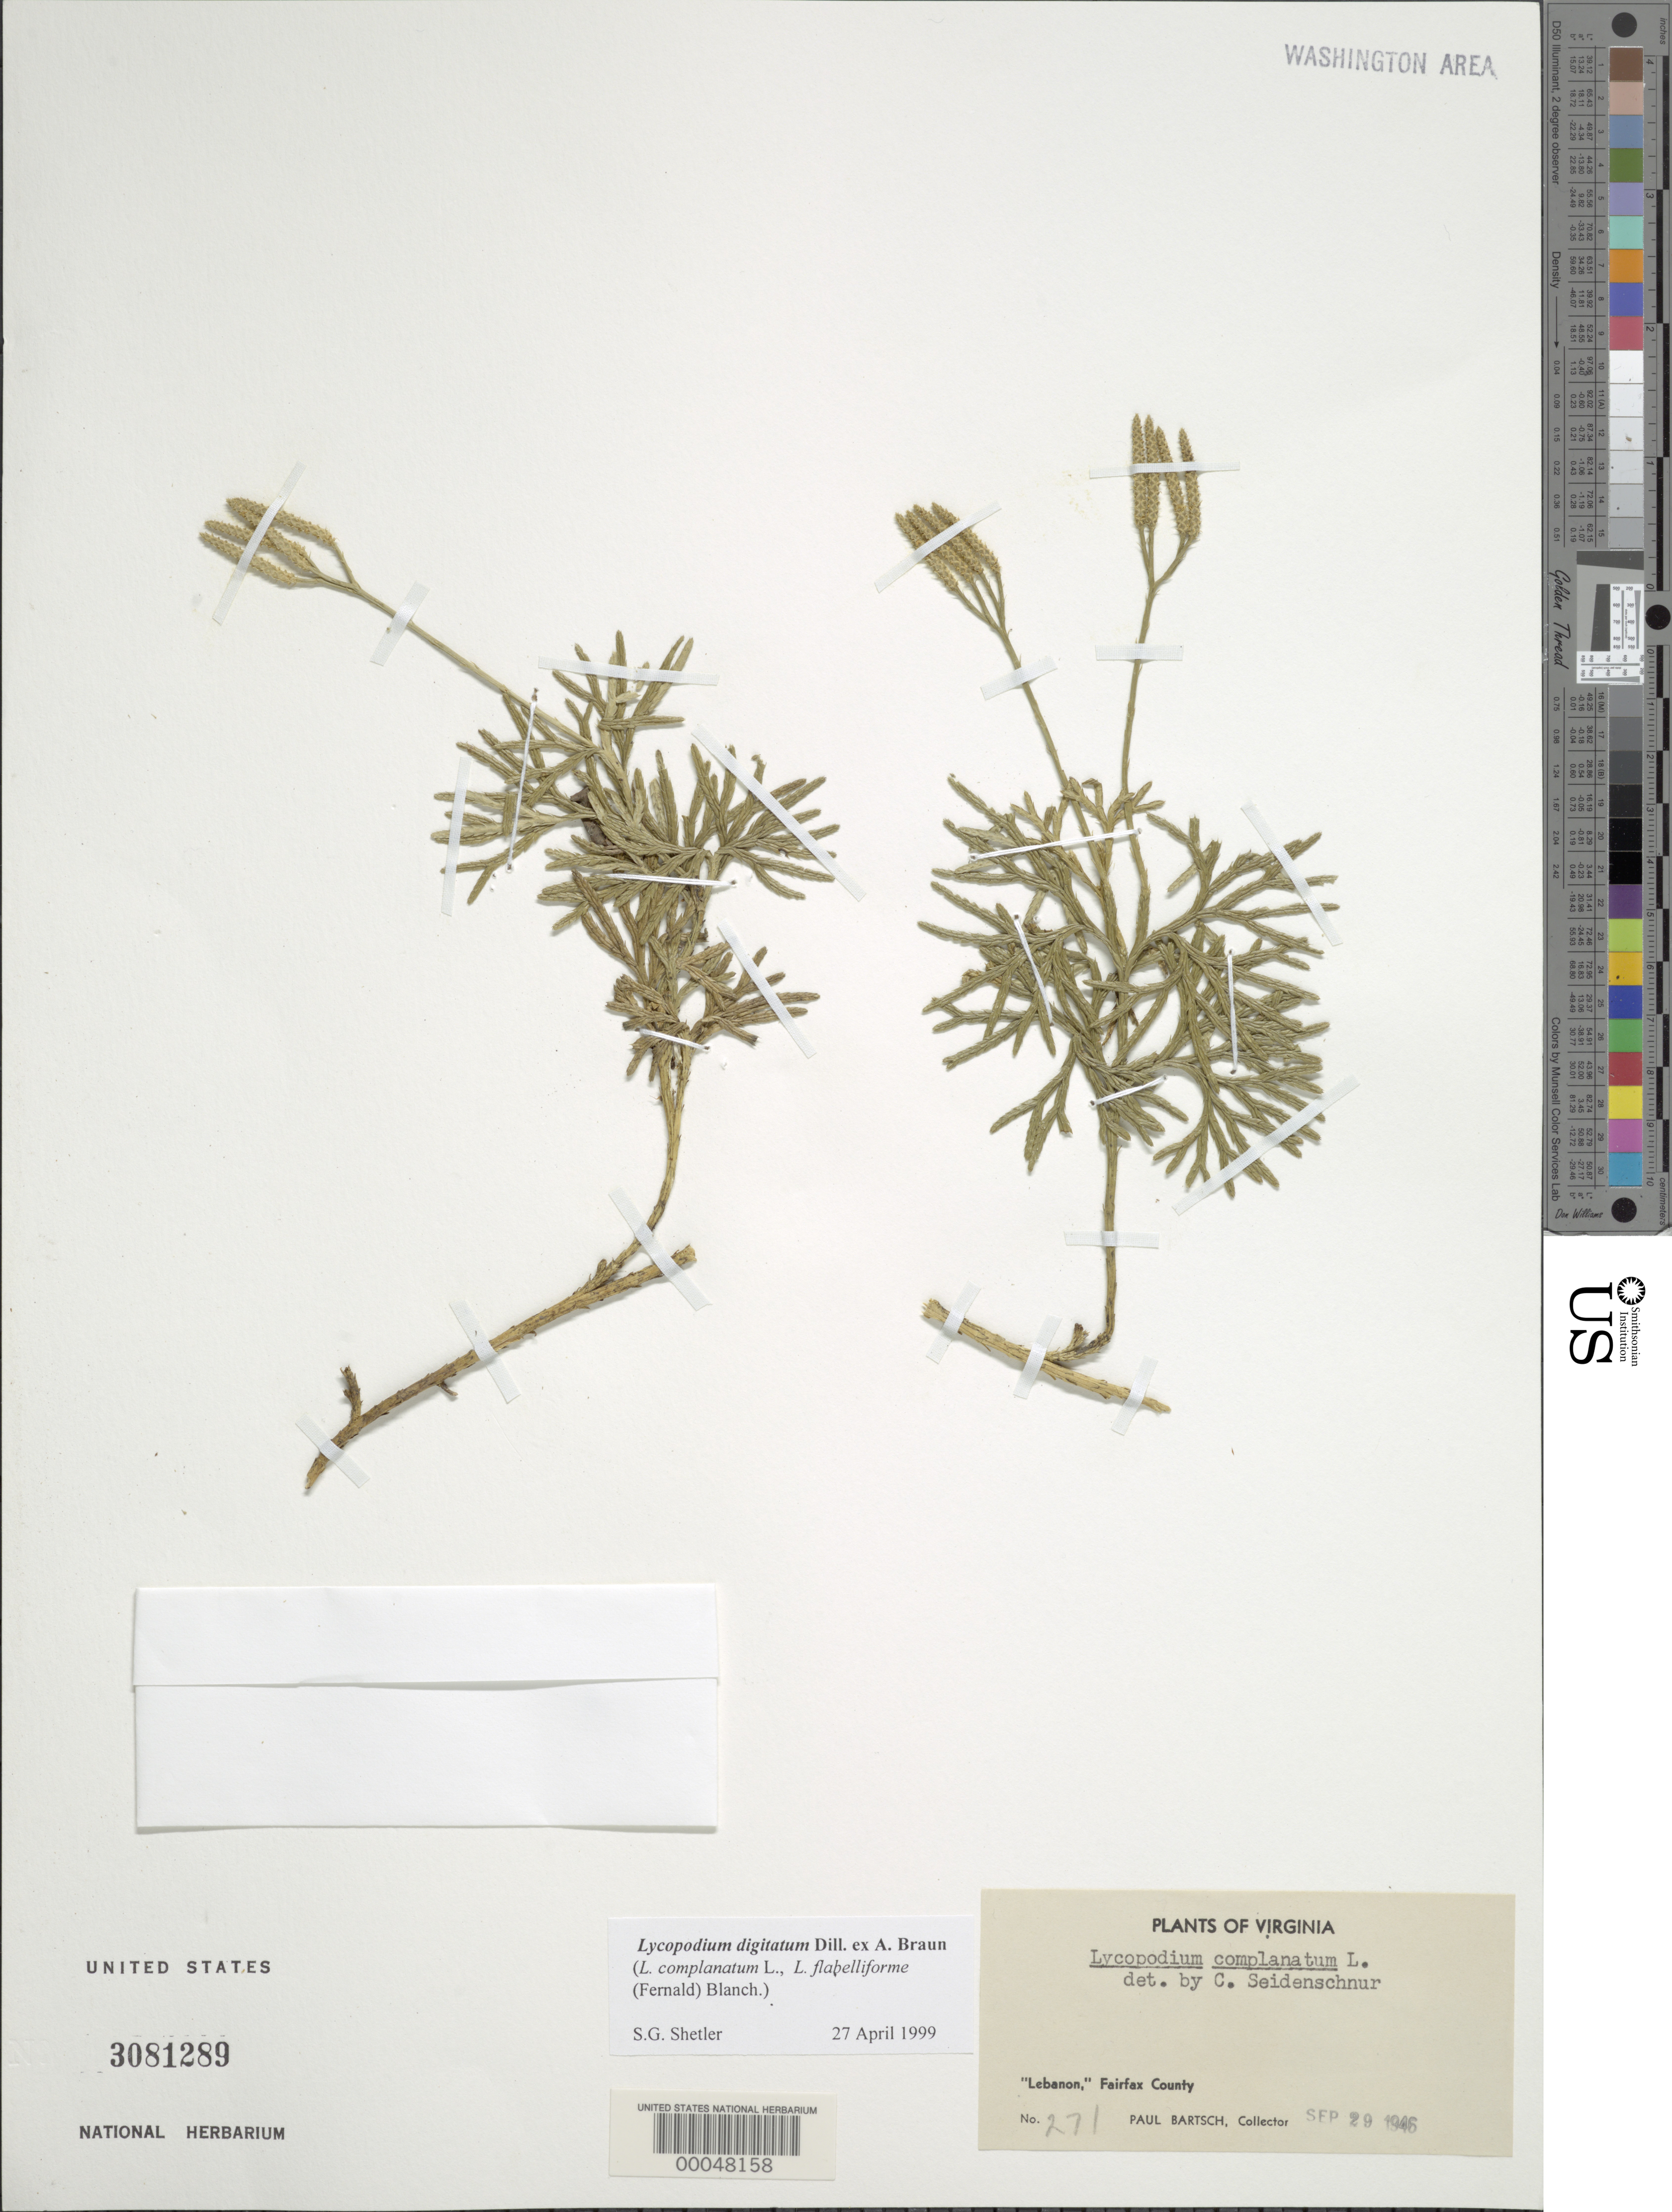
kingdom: Plantae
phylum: Tracheophyta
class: Lycopodiopsida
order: Lycopodiales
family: Lycopodiaceae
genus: Diphasiastrum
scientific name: Diphasiastrum digitatum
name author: (Dill. ex A. Braun) Holub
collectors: P. Bartsch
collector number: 271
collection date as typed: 29 Sep 1946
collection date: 1946-09-29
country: United States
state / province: Virginia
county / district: Fairfax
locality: Lebanon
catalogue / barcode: US 3081289